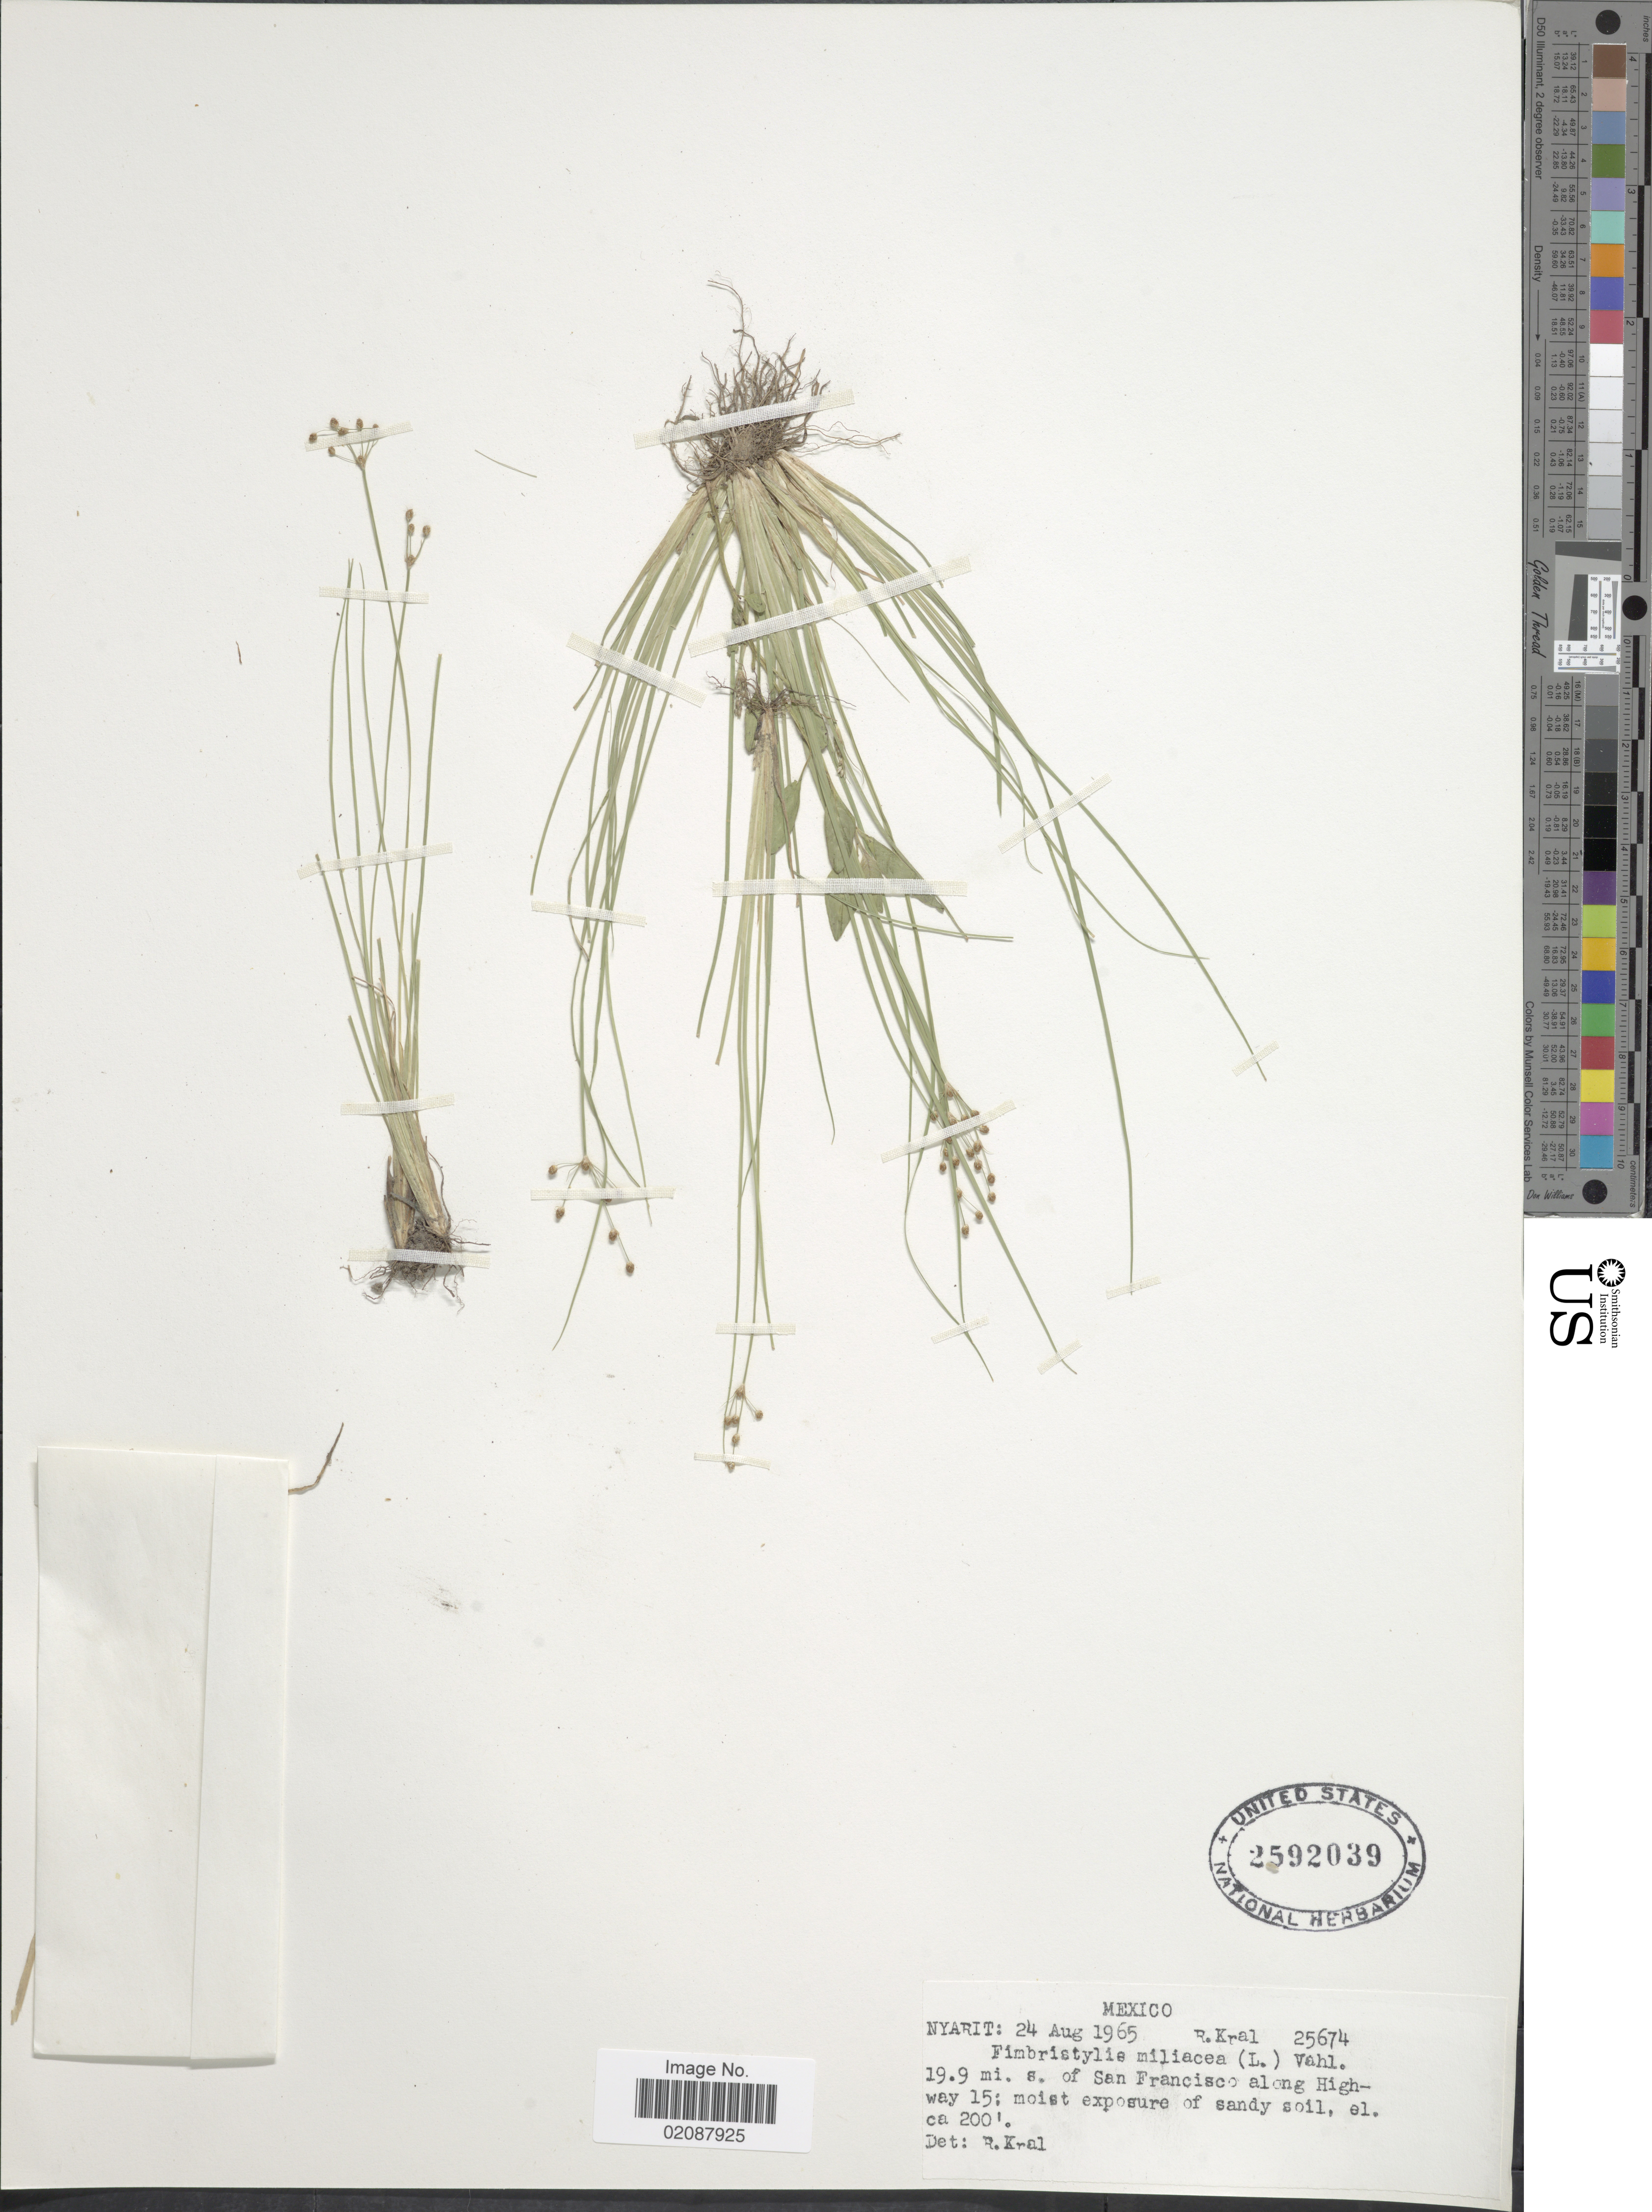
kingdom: Plantae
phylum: Tracheophyta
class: Liliopsida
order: Poales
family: Cyperaceae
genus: Fimbristylis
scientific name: Fimbristylis littoralis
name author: Gaudich.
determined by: Strong, M. T., (US), Smithsonian Institution - National Museum of Natural History (UNITED STATES)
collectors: R. Kral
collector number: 25674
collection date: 1965-08-24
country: Mexico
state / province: Nayarit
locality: Nyarit. 19.9 mi. s. of San Francisco along Highway 15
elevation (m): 61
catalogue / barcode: US 2592039